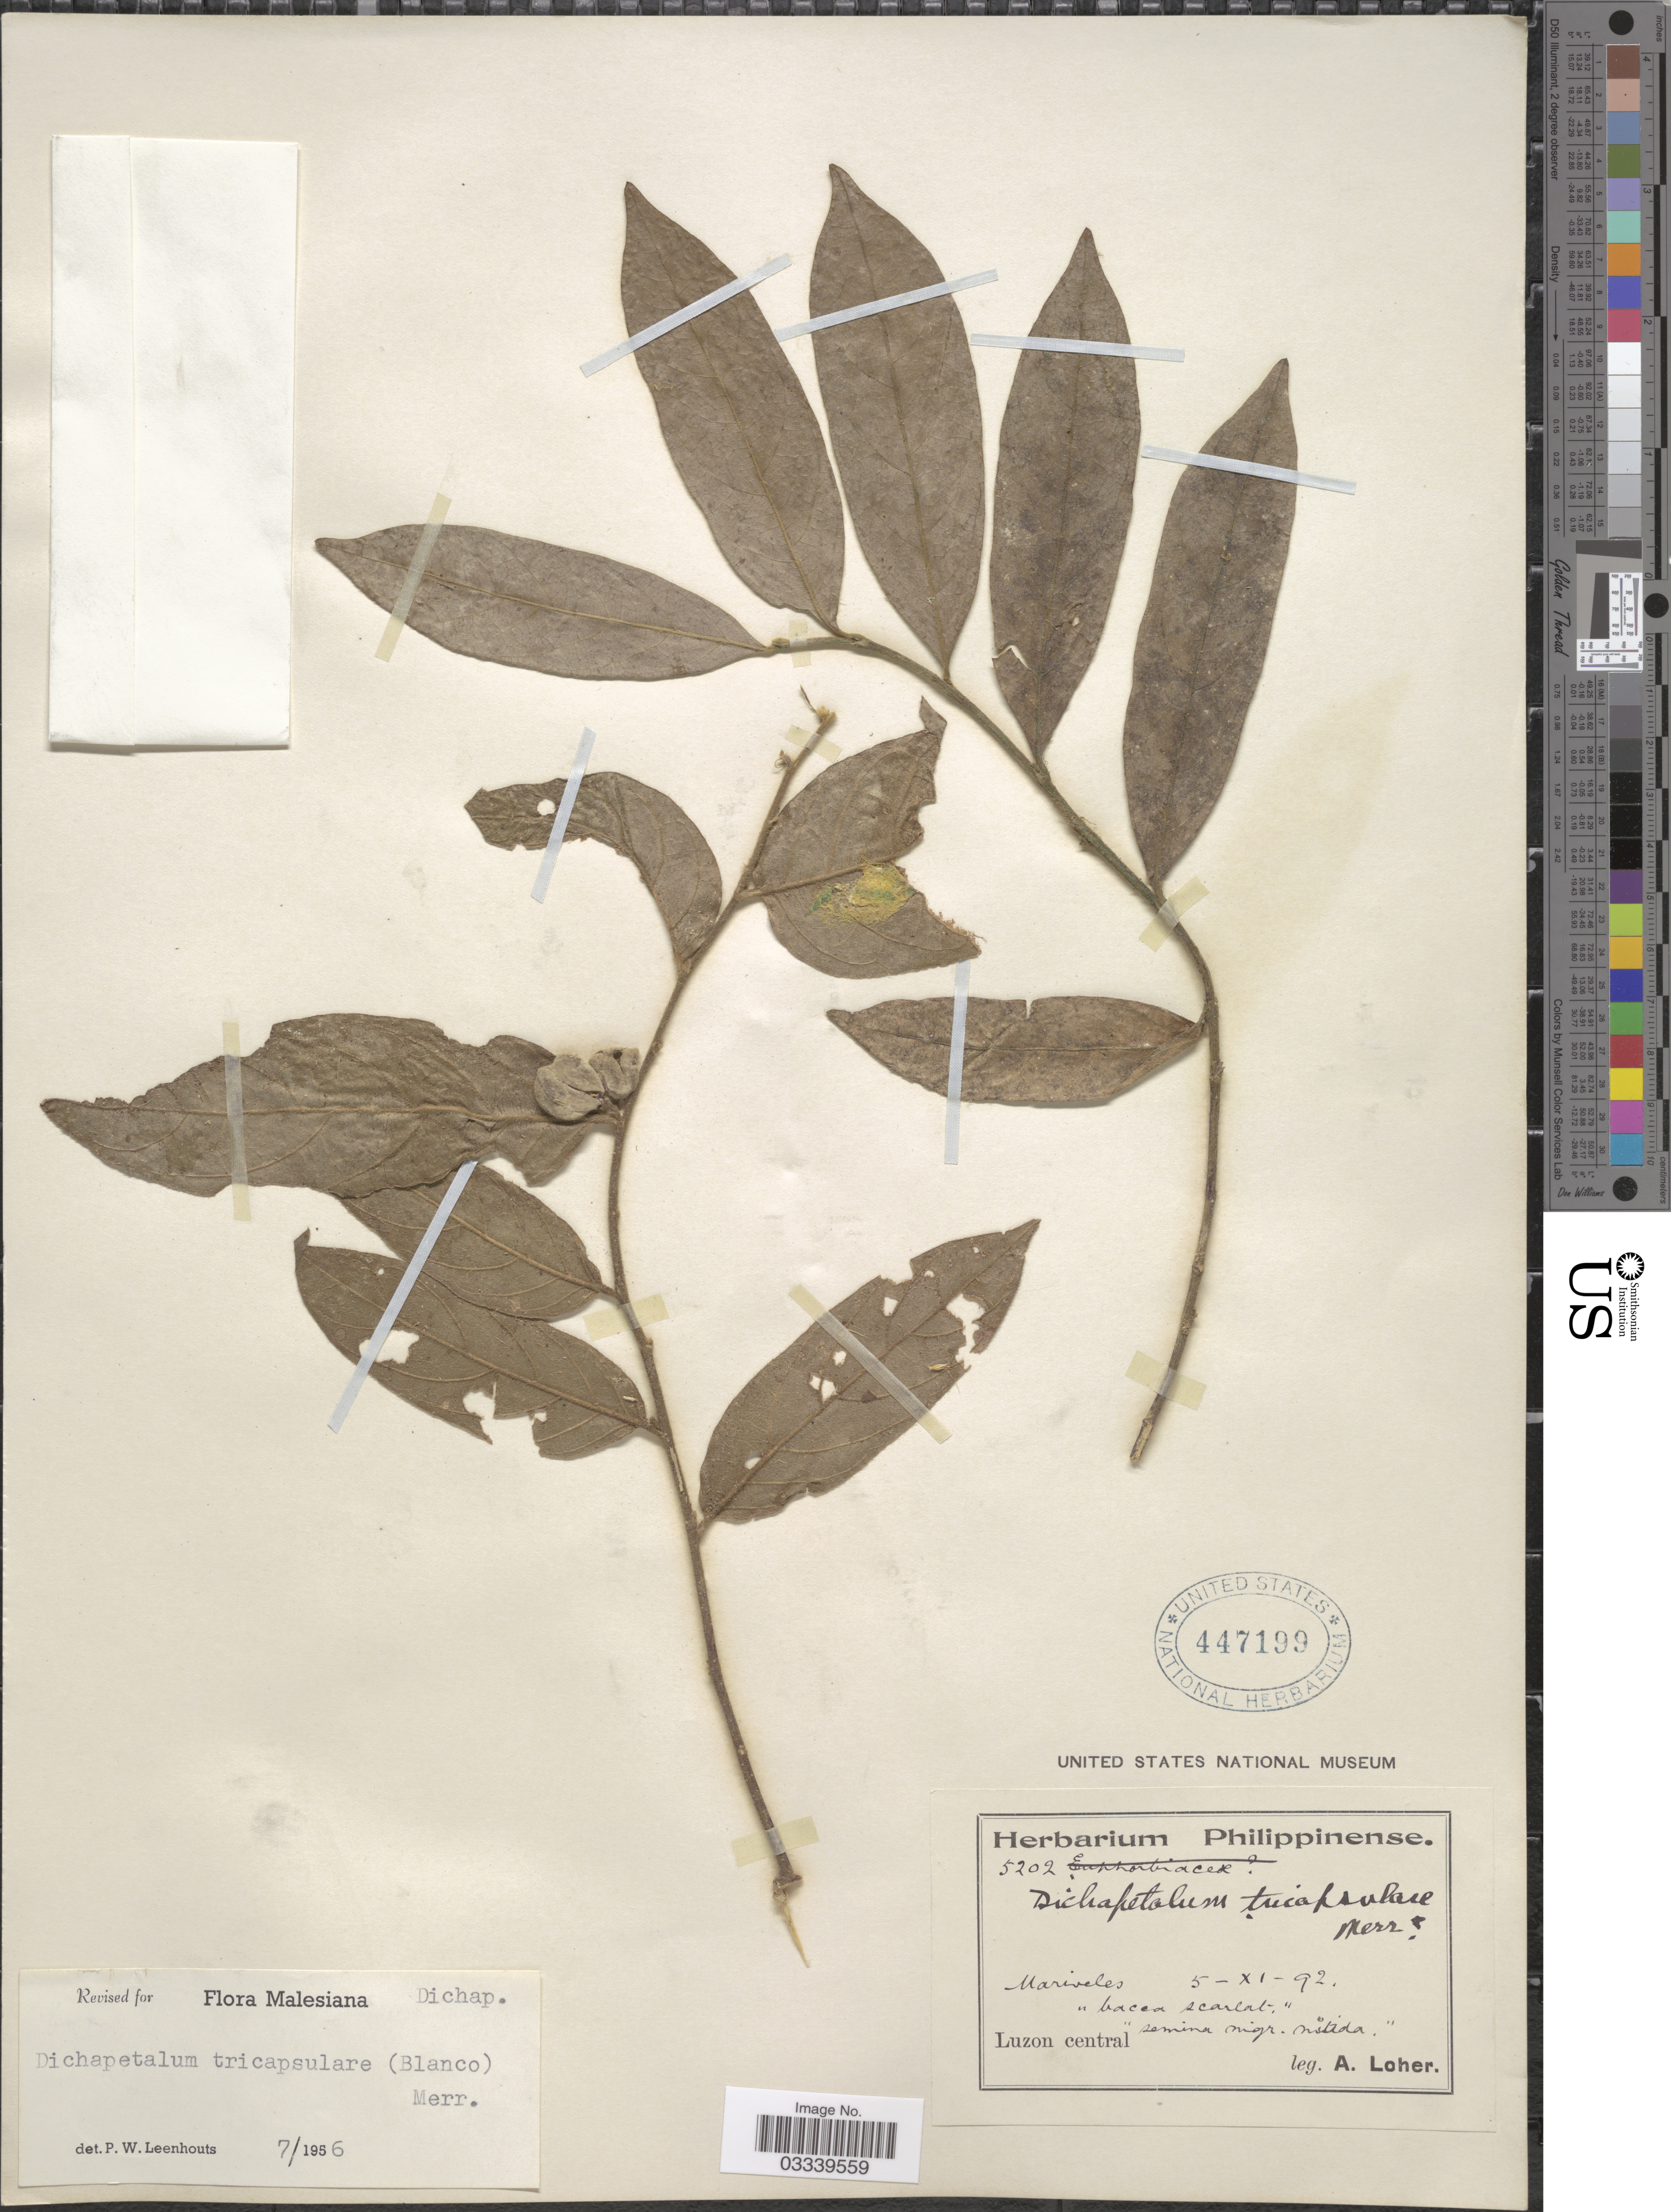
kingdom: Plantae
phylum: Tracheophyta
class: Magnoliopsida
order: Malpighiales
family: Dichapetalaceae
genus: Dichapetalum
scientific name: Dichapetalum tricapsulare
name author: (Blanco) Merr.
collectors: A. Loher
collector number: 5202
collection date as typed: Transcribed d/m/y: 5/11/92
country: Philippines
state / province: Central Luzon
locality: Mariveles.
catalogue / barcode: US 447199